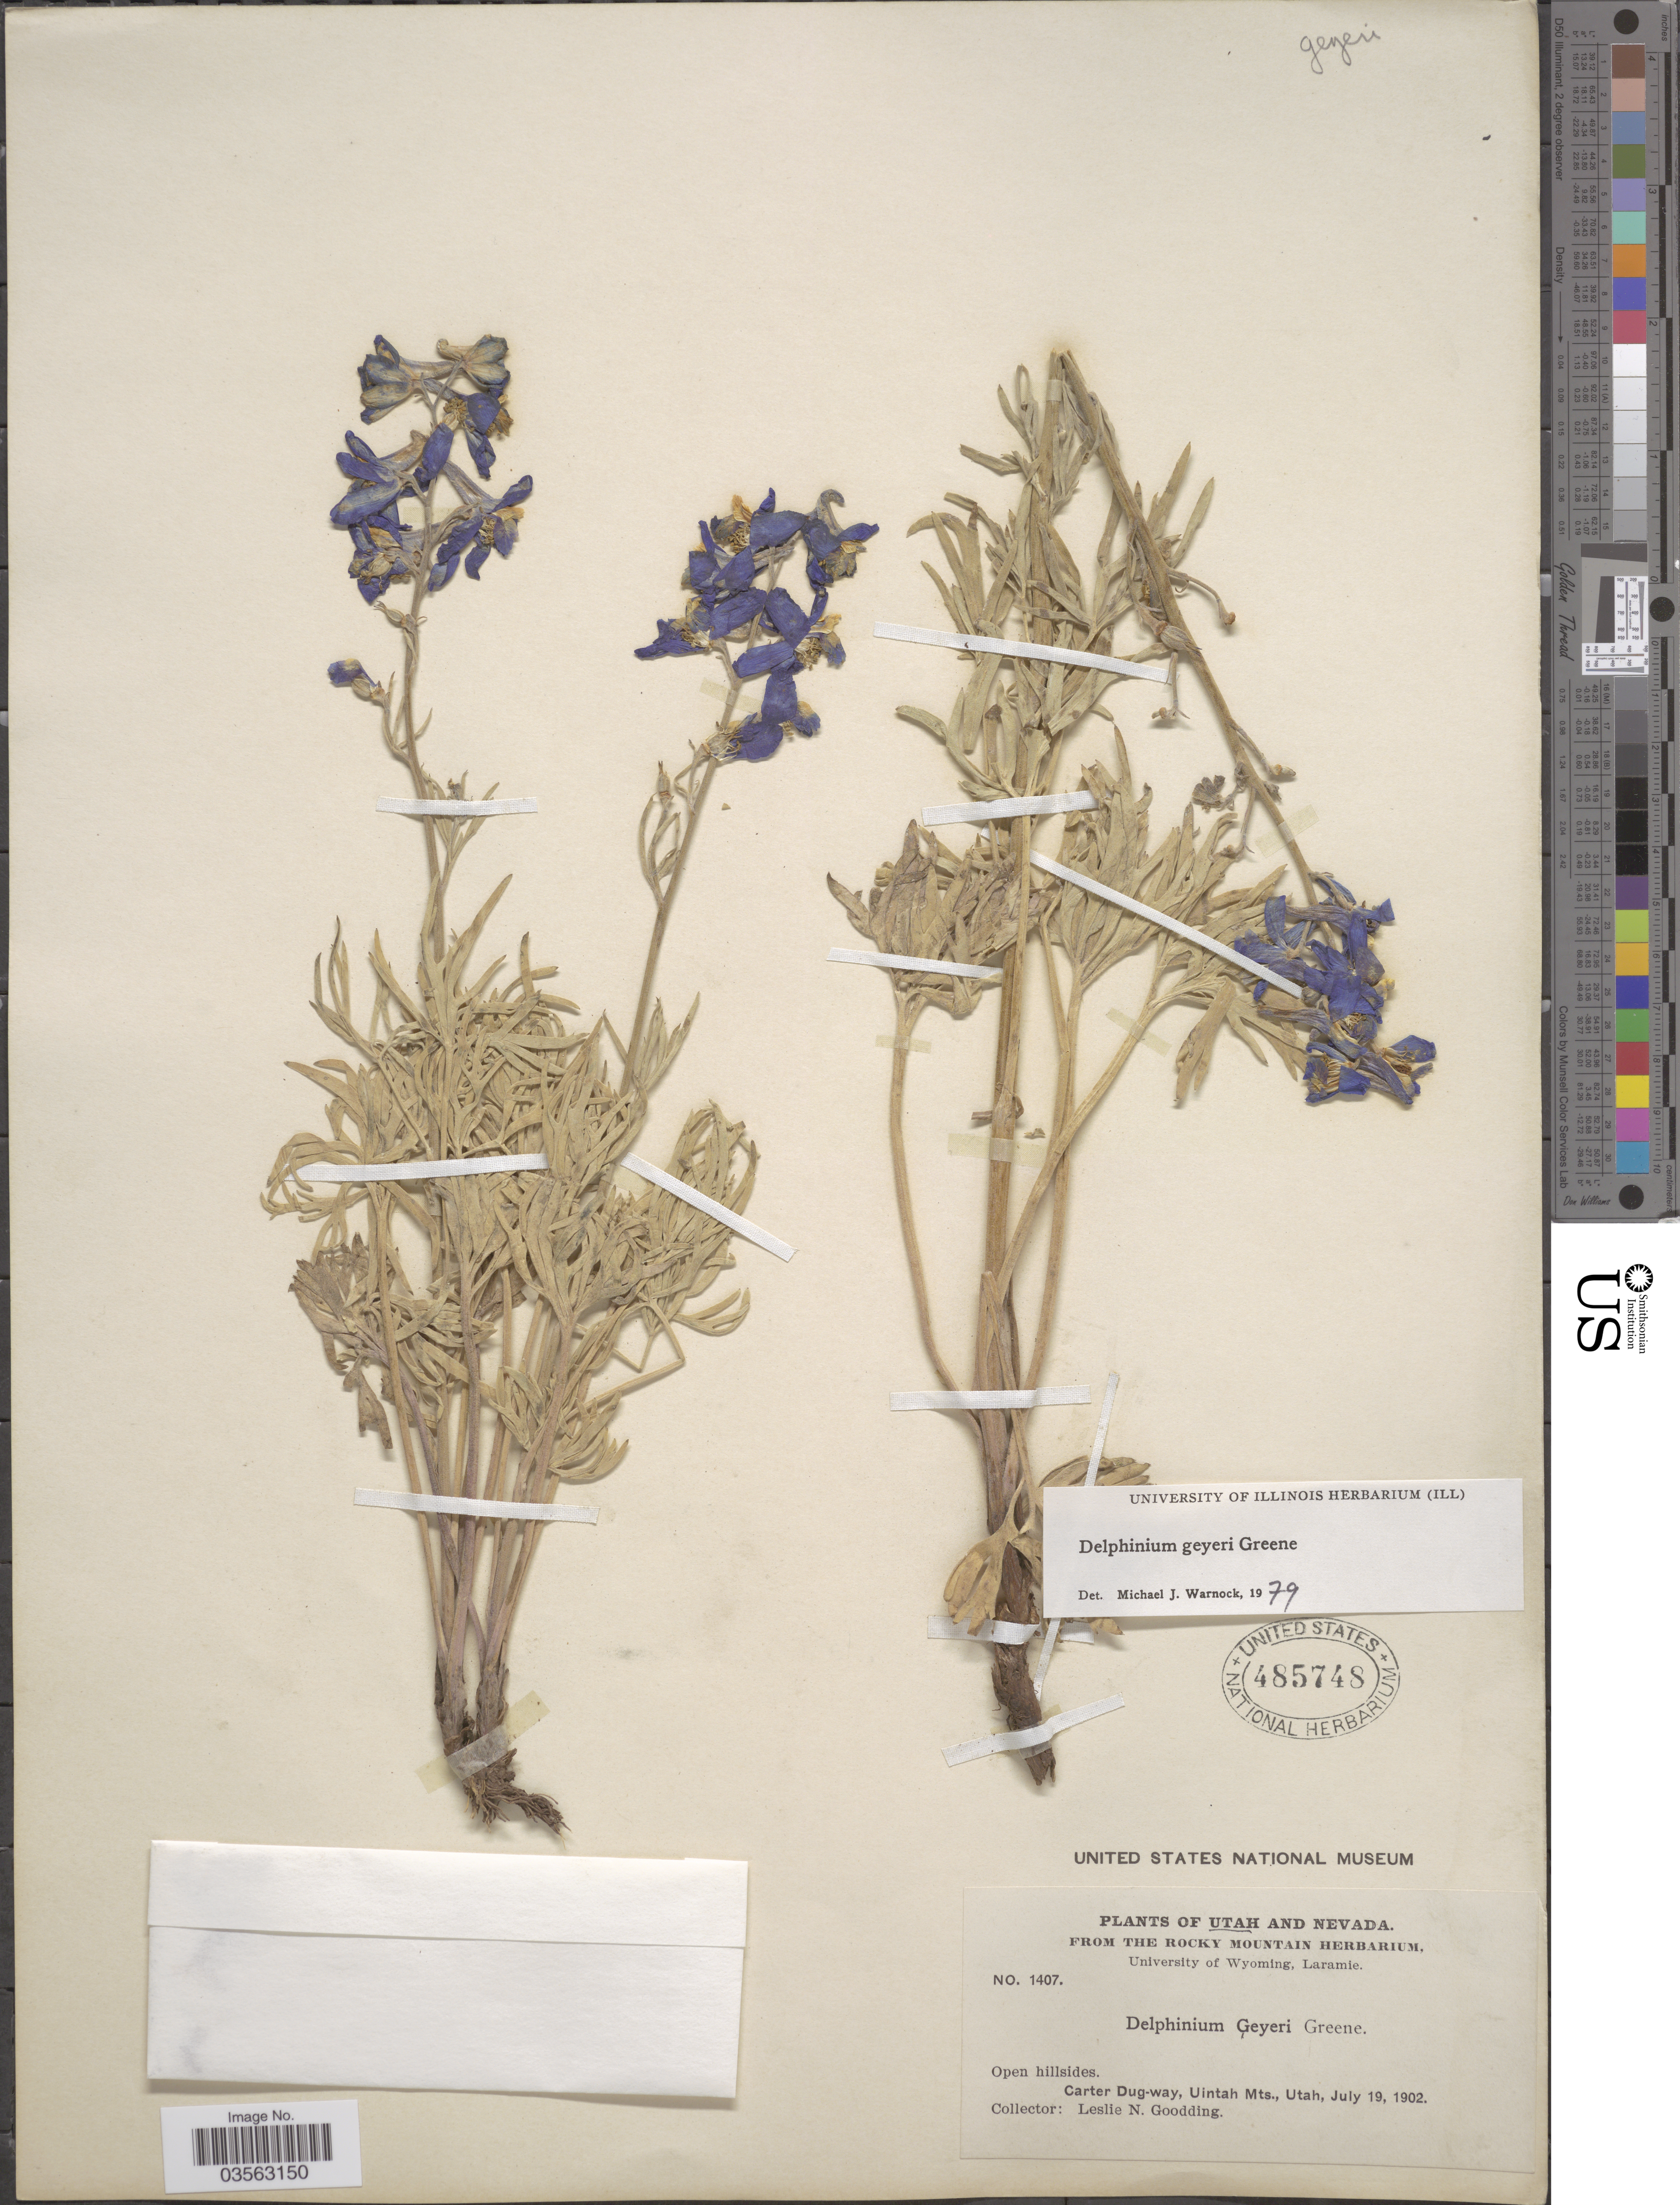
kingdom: Plantae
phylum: Tracheophyta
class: Magnoliopsida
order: Ranunculales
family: Ranunculaceae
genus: Delphinium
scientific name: Delphinium geyeri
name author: Greene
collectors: L. N. Goodding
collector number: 1407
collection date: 1902-07-19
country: United States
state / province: Utah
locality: Carter Dug-way, Uintah Mts.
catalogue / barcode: US 485748